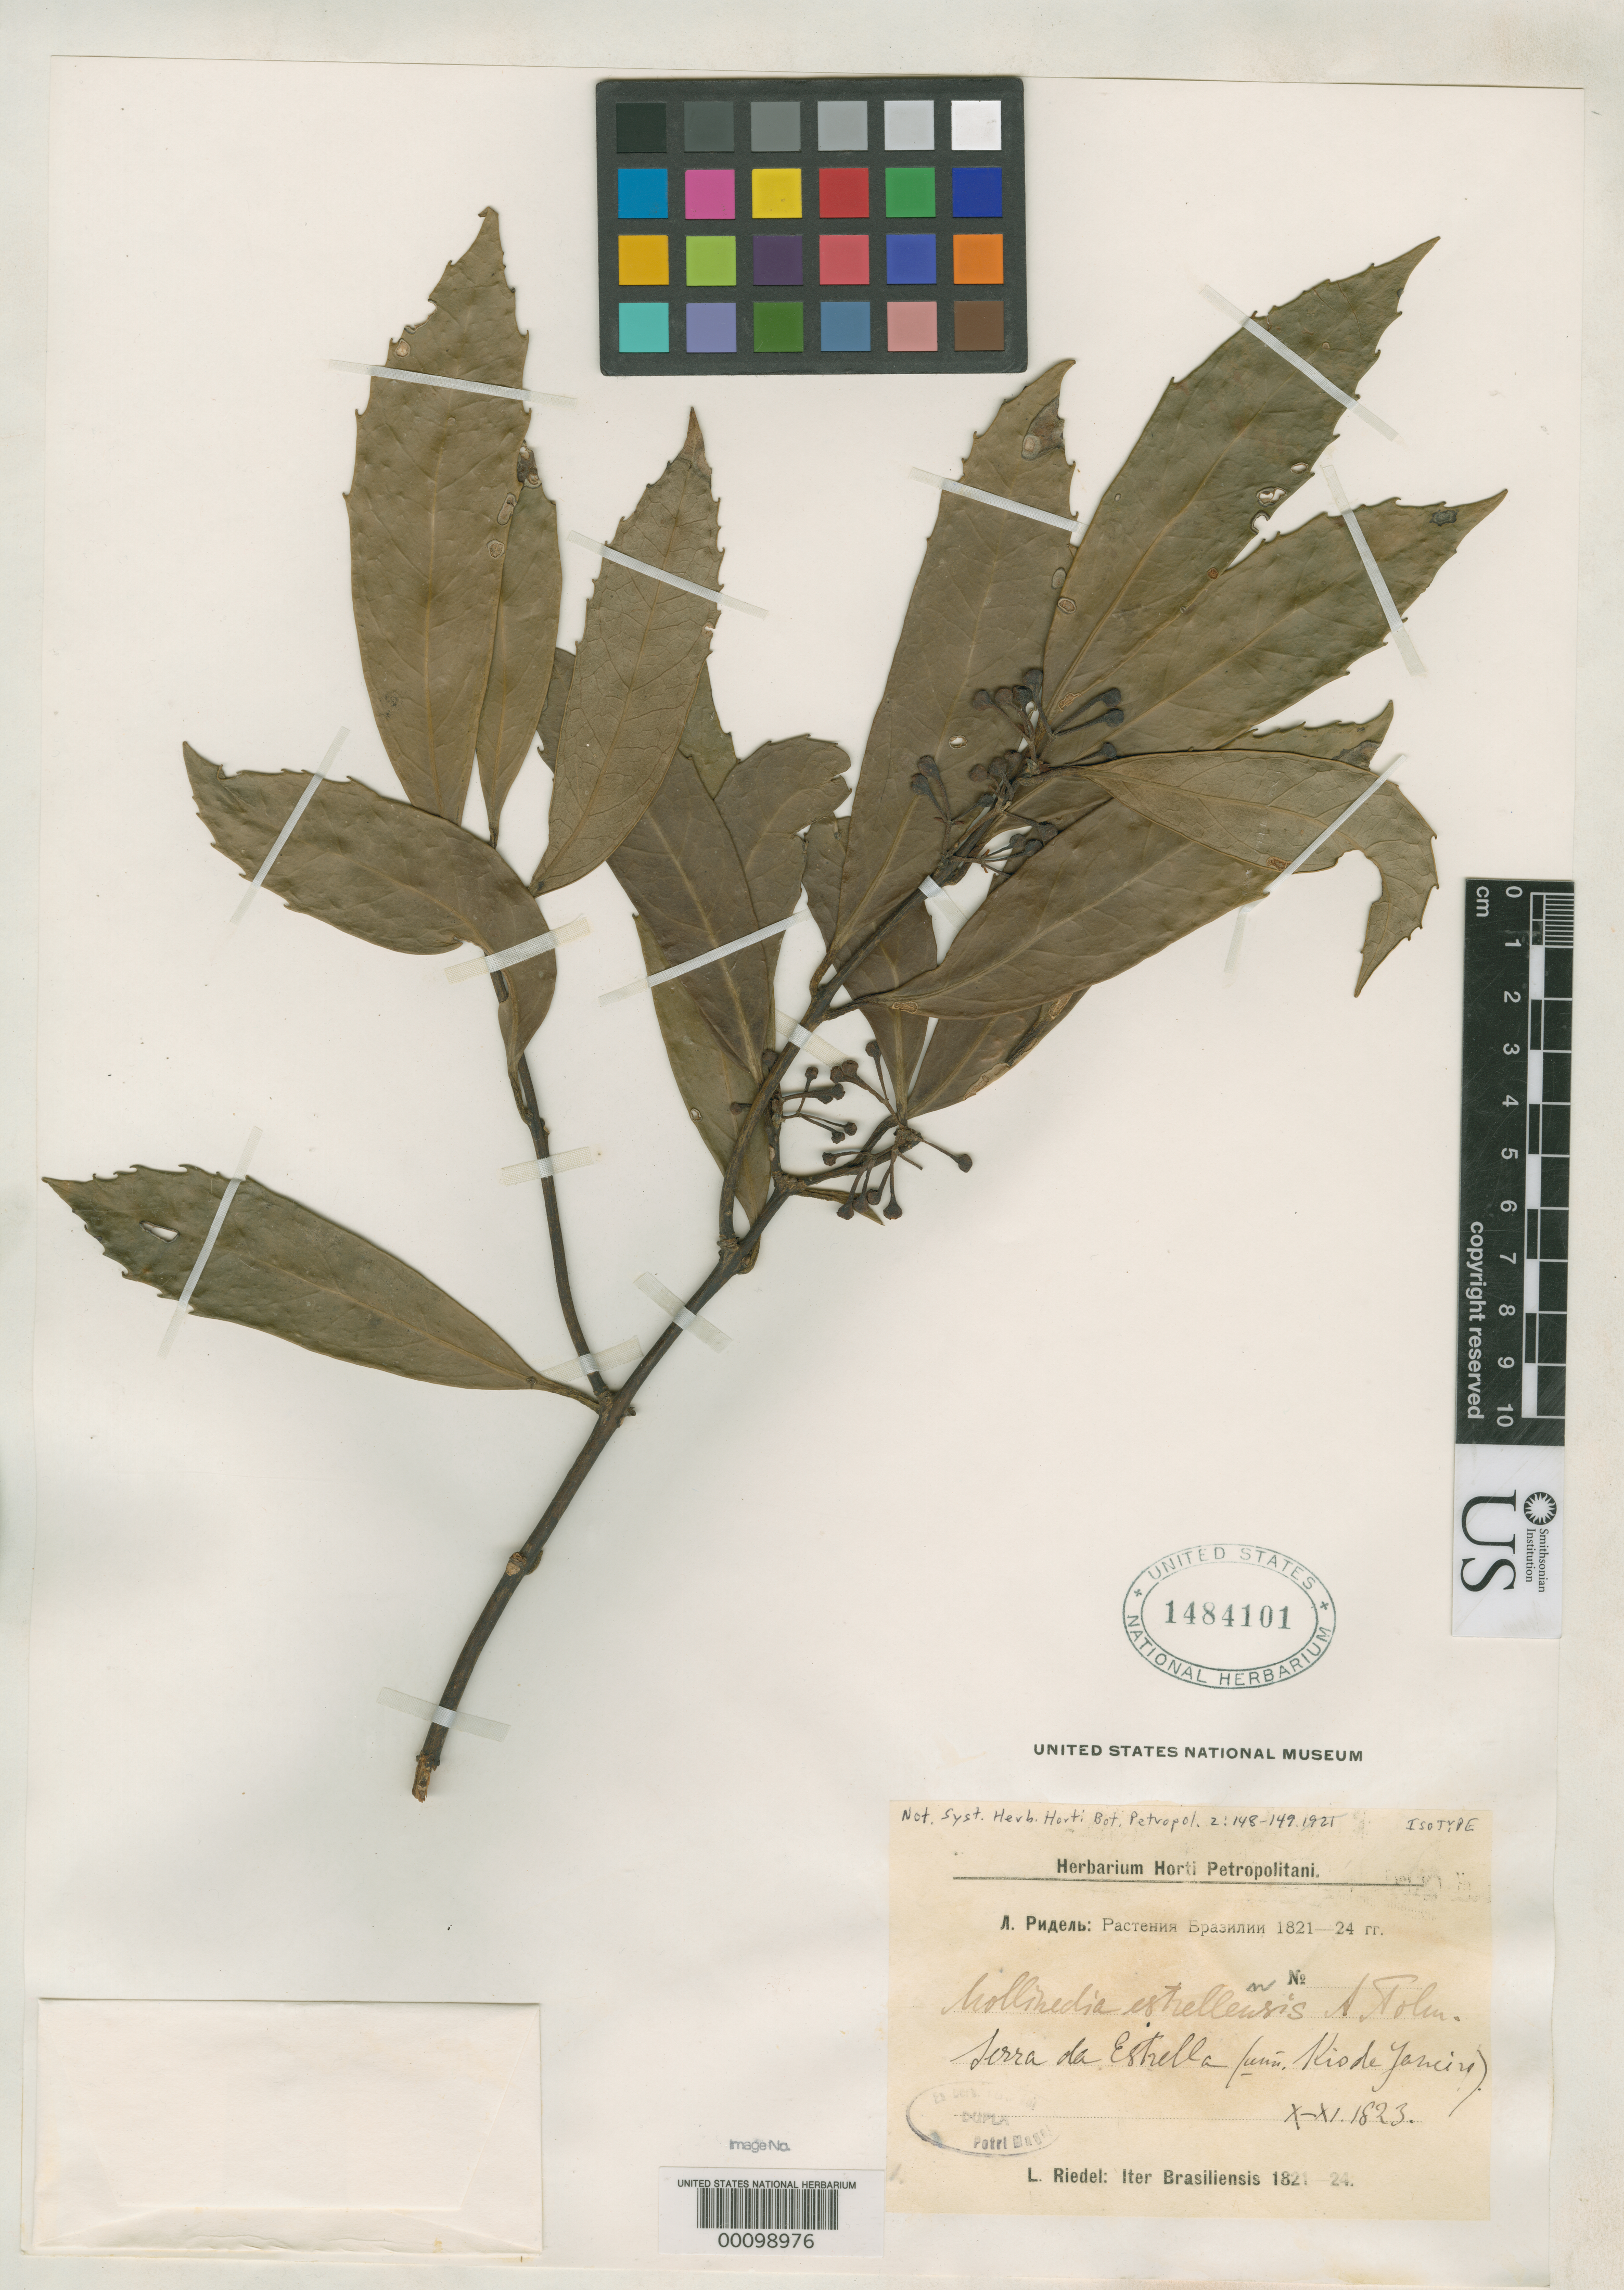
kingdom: Plantae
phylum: Tracheophyta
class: Magnoliopsida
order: Laurales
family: Monimiaceae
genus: Mollinedia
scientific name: Mollinedia estrellensis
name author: Tolmachev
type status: Type Fragment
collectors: L. Riedel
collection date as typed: Oct 1823 to -- Nov 1823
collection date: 1823-10/1823-11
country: Brazil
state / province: Minas Gerais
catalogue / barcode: US 1484101